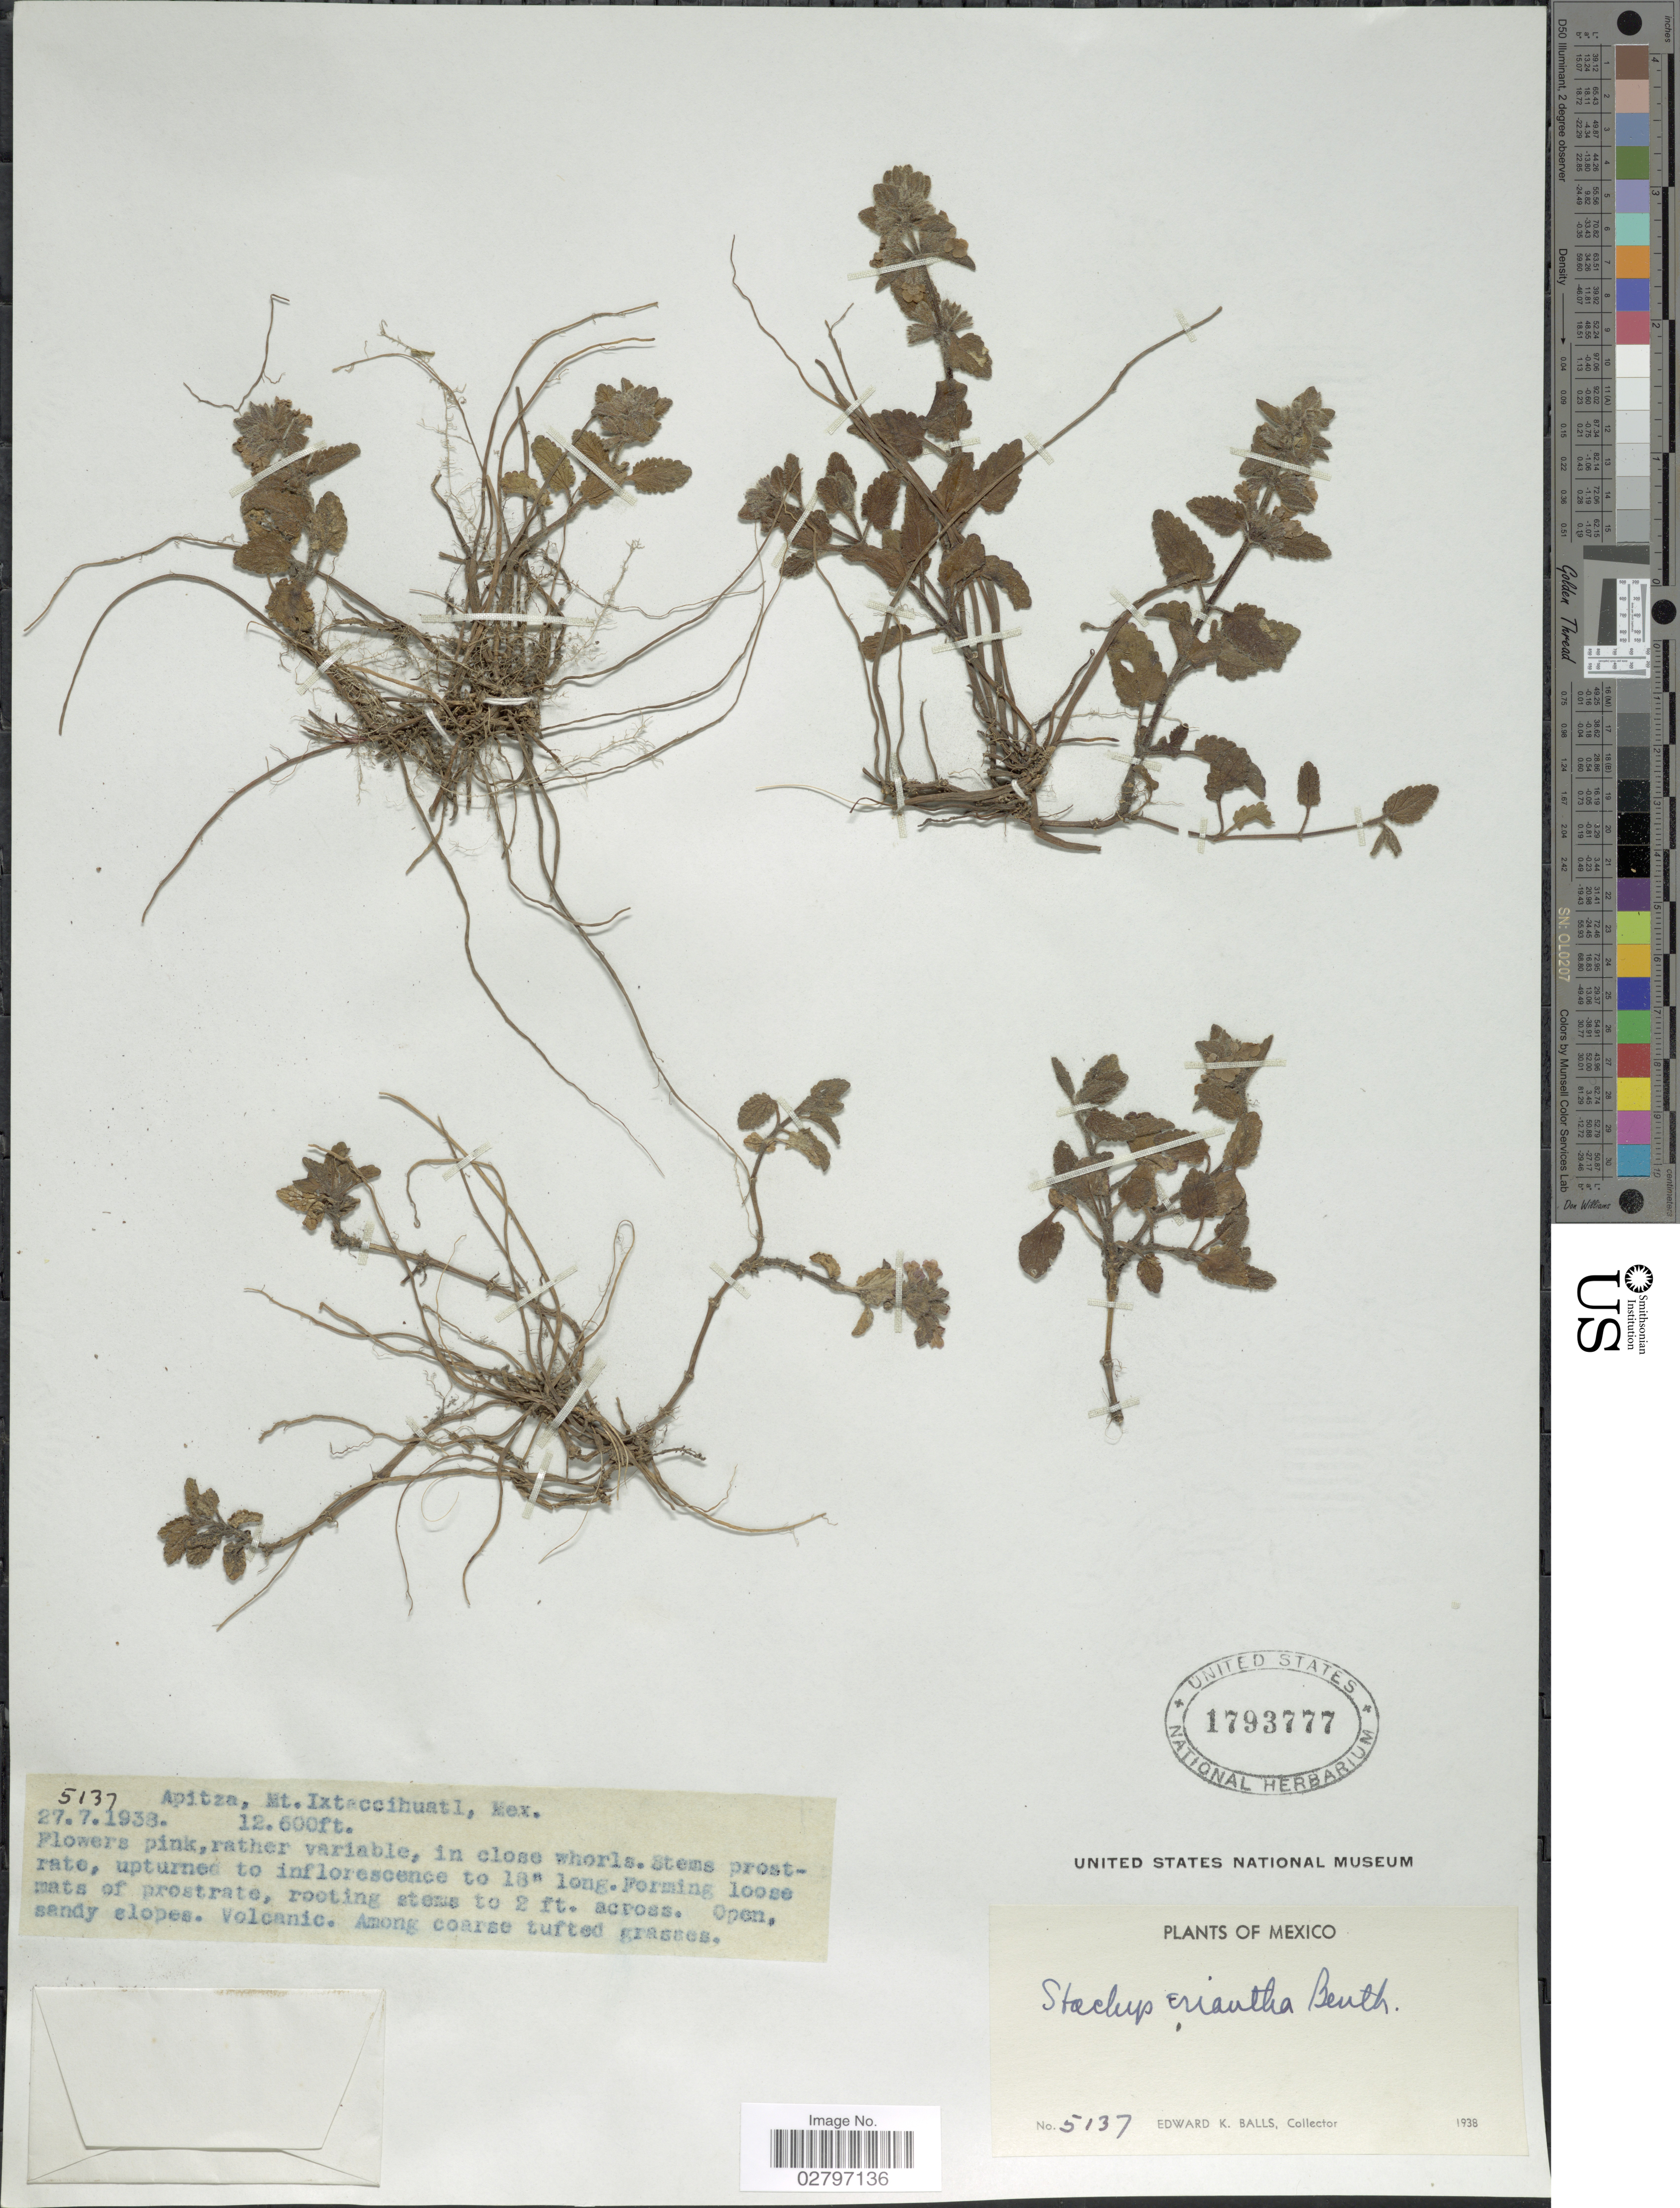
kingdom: Plantae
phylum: Tracheophyta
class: Magnoliopsida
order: Lamiales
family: Lamiaceae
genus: Stachys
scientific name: Stachys eriantha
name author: Benth.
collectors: E. K. Balls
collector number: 5137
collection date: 1938-07-27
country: Mexico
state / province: México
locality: Apitza, Mt. Ixtaccihuatl.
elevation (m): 3840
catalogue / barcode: US 1793777